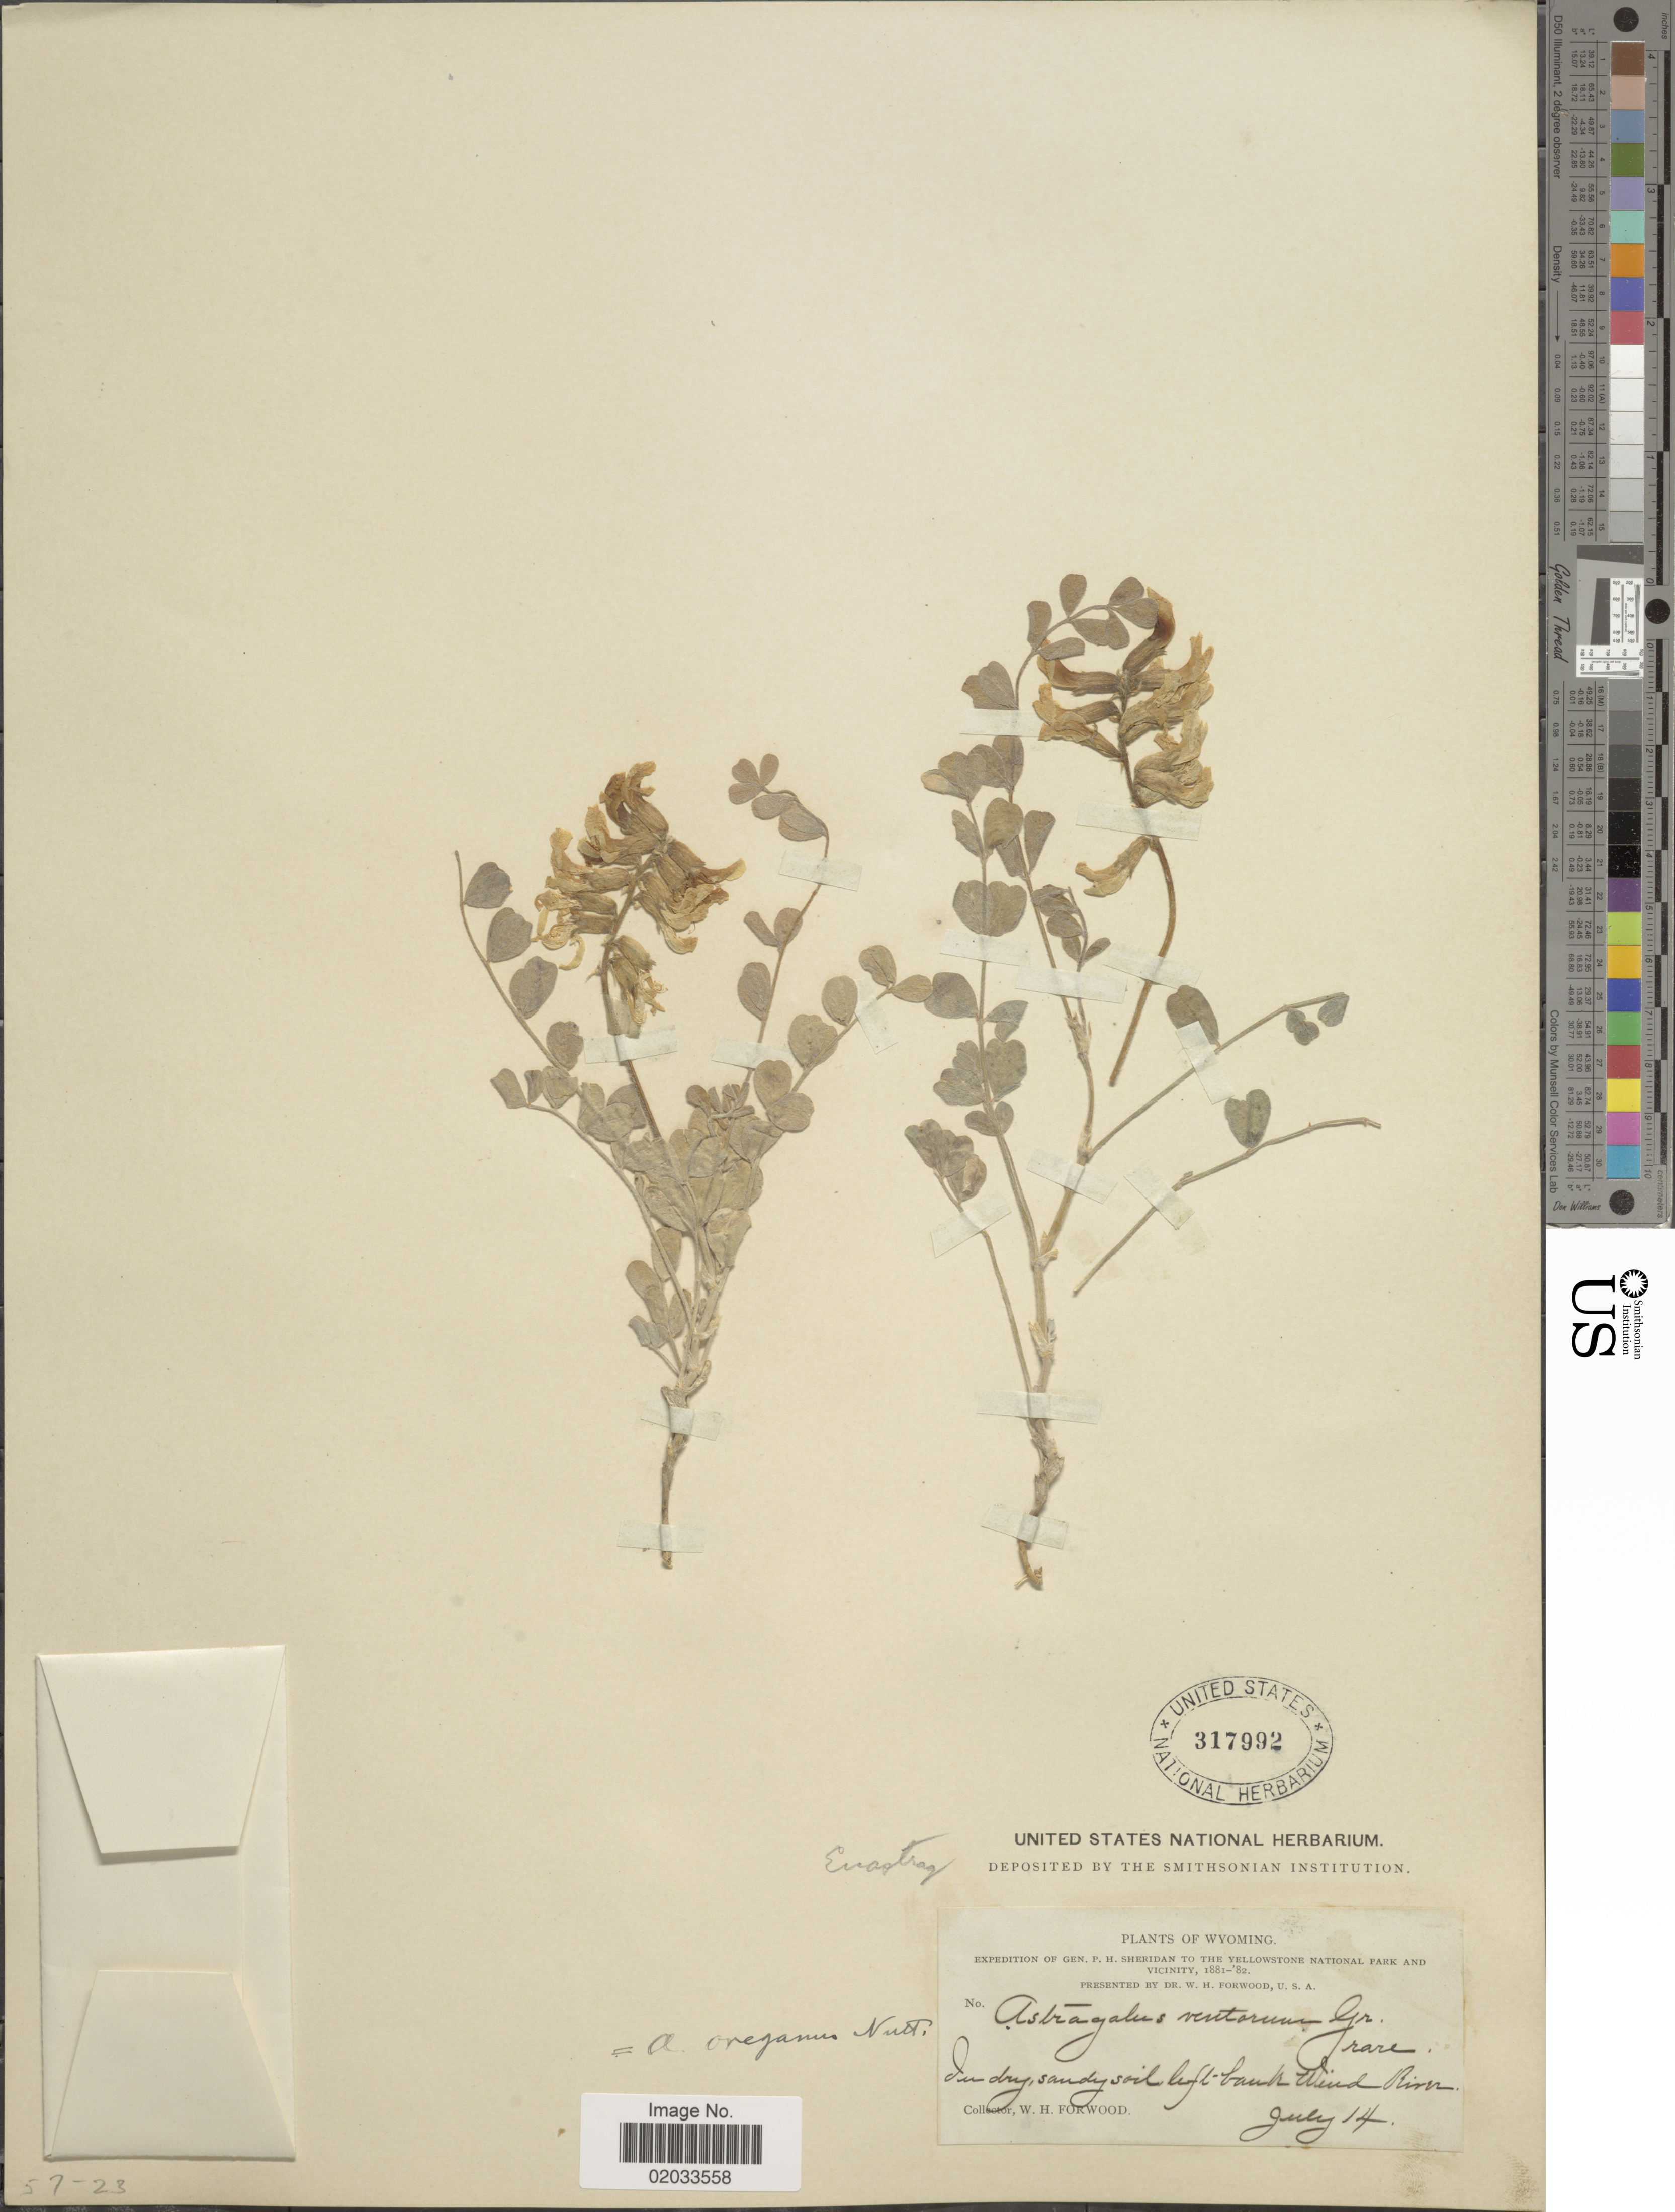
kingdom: Plantae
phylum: Tracheophyta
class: Magnoliopsida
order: Fabales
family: Fabaceae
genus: Astragalus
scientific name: Astragalus oreganus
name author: Torr. & A. Gray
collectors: W. Forwood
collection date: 1881-07-14/1882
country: United States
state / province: Wyoming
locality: Yellowstone National Park and vicinity, in dry, sandy, soil left bank Wind River.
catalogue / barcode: US 317992